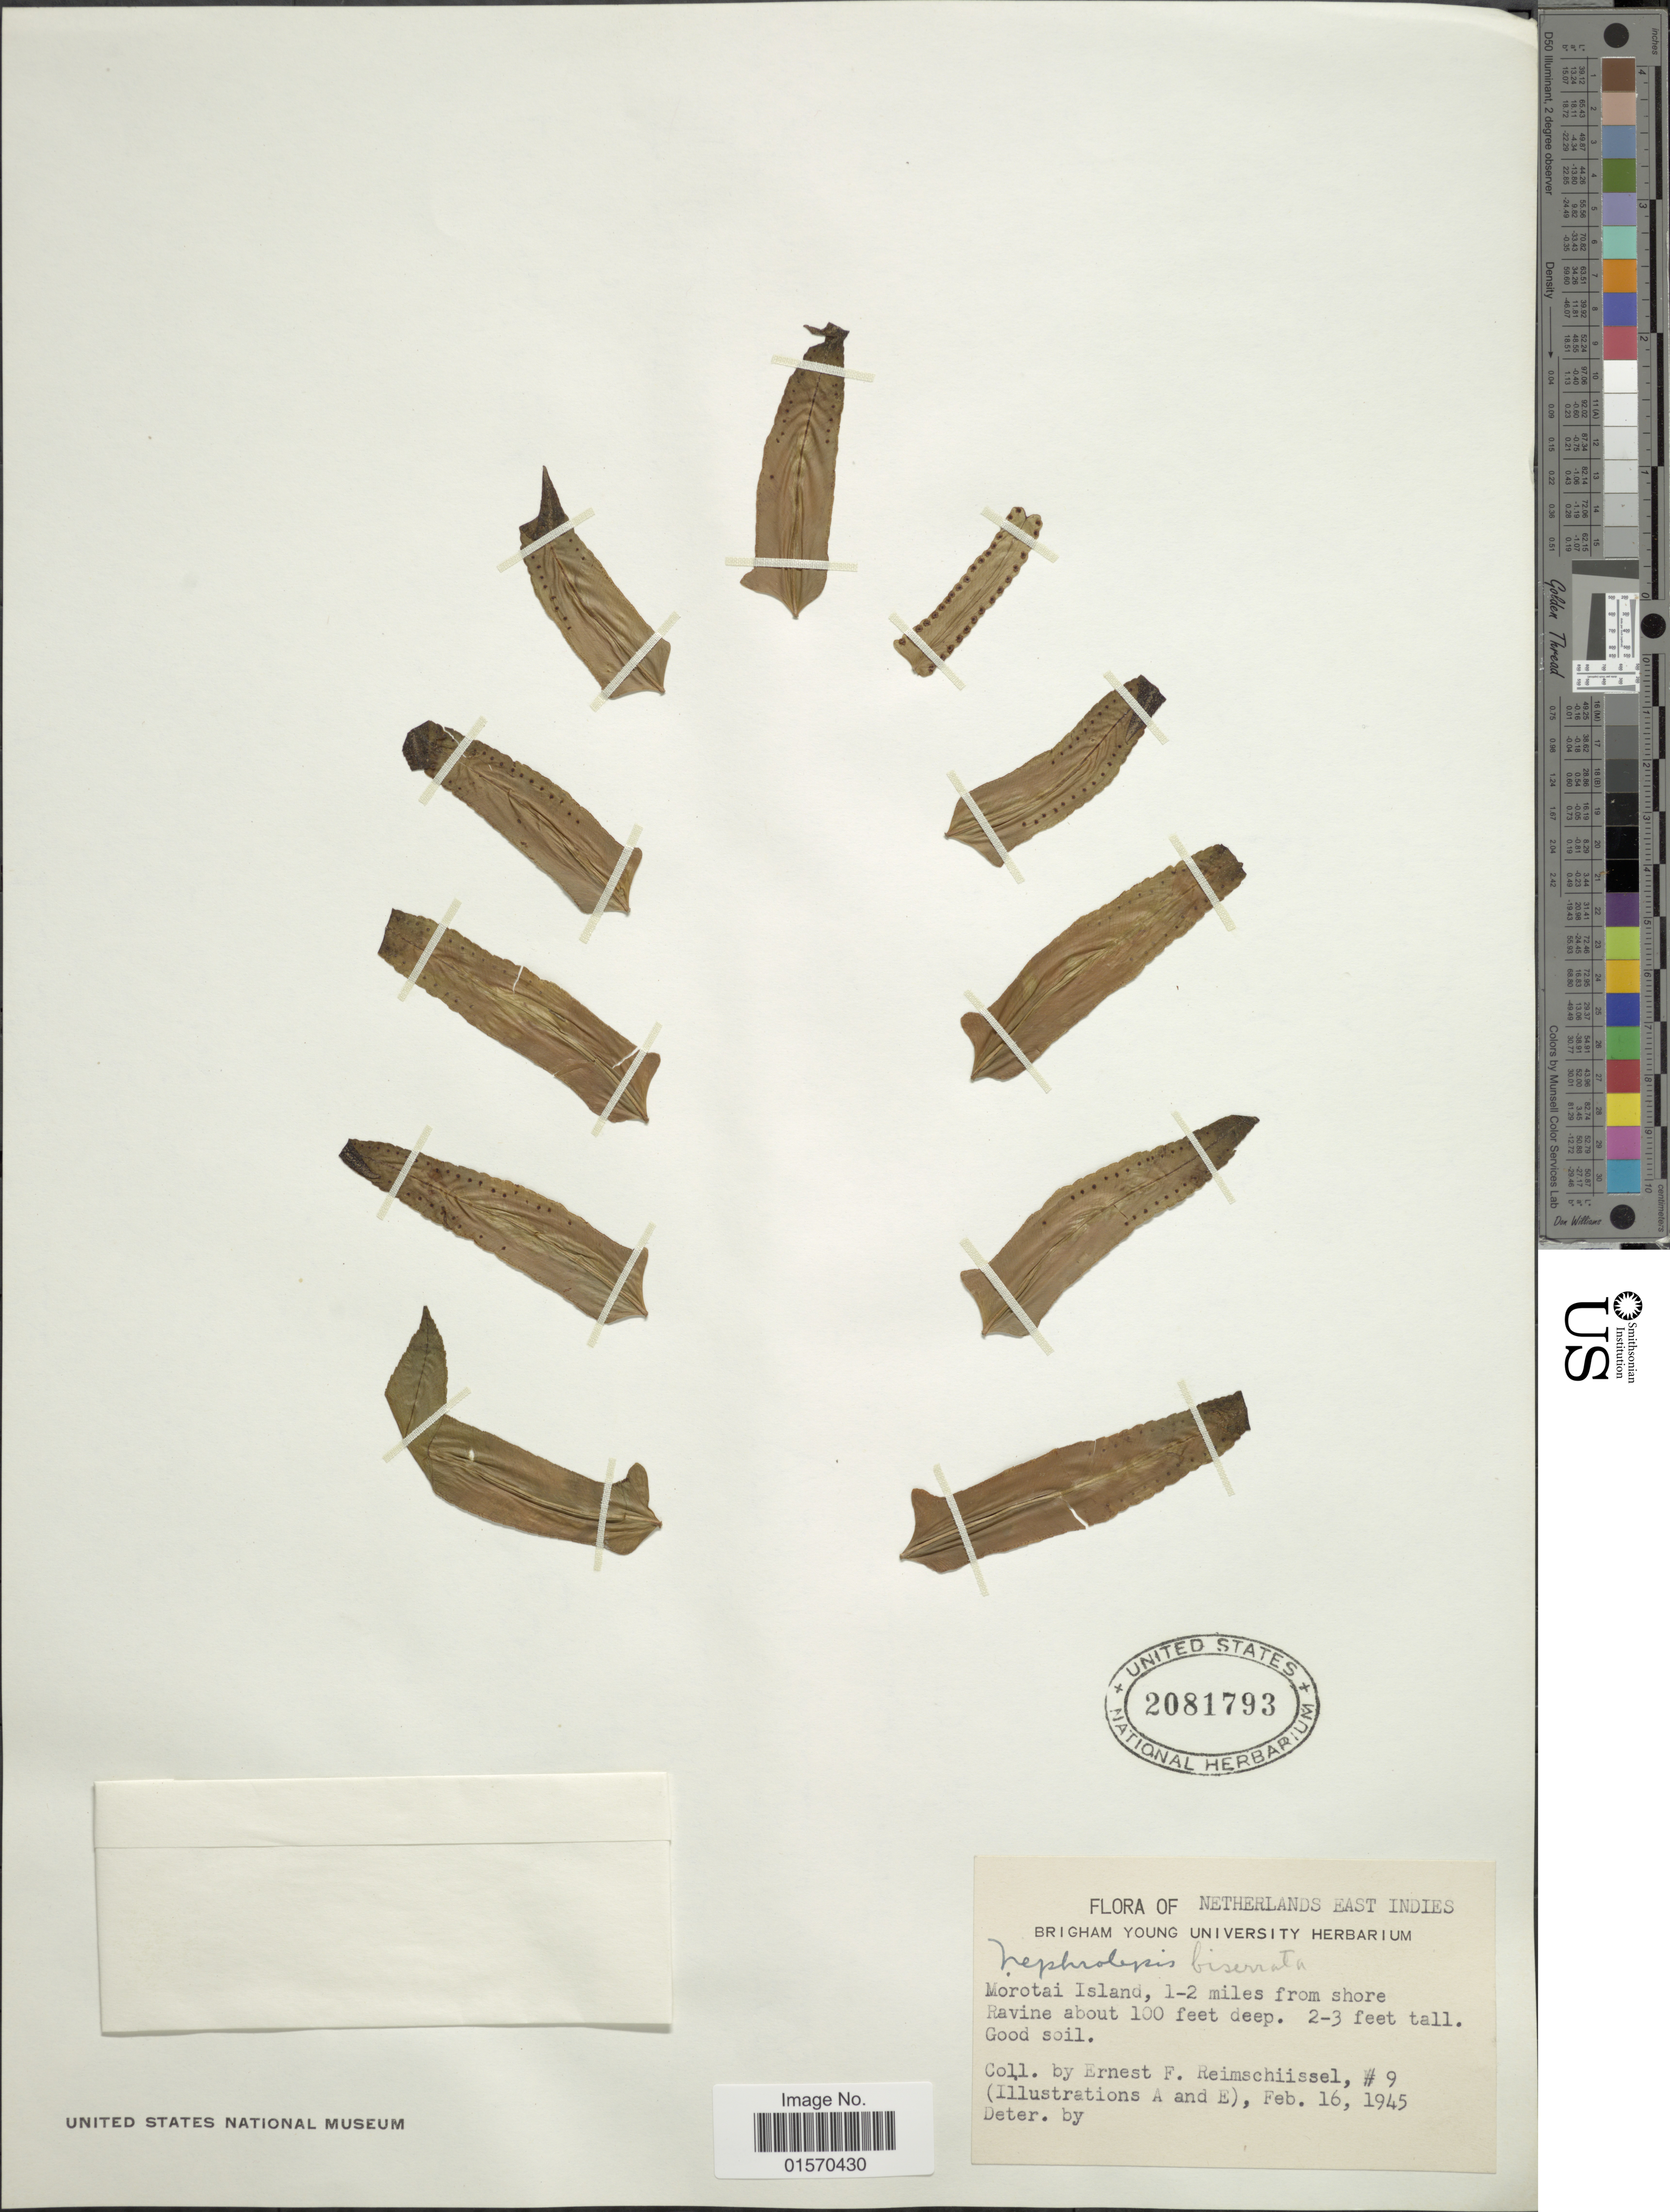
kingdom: Plantae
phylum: Tracheophyta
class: Polypodiopsida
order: Polypodiales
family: Nephrolepidaceae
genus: Nephrolepis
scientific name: Nephrolepis biserrata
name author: (Sw.) Schott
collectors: E. Reimschiissel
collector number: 9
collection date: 1945-02-16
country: Indonesia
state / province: Maluku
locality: Netherlands East Indies. Morotai Island, 1-2 miles from shore. Ravine about 100 feet deep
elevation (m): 30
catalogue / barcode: US 2081793